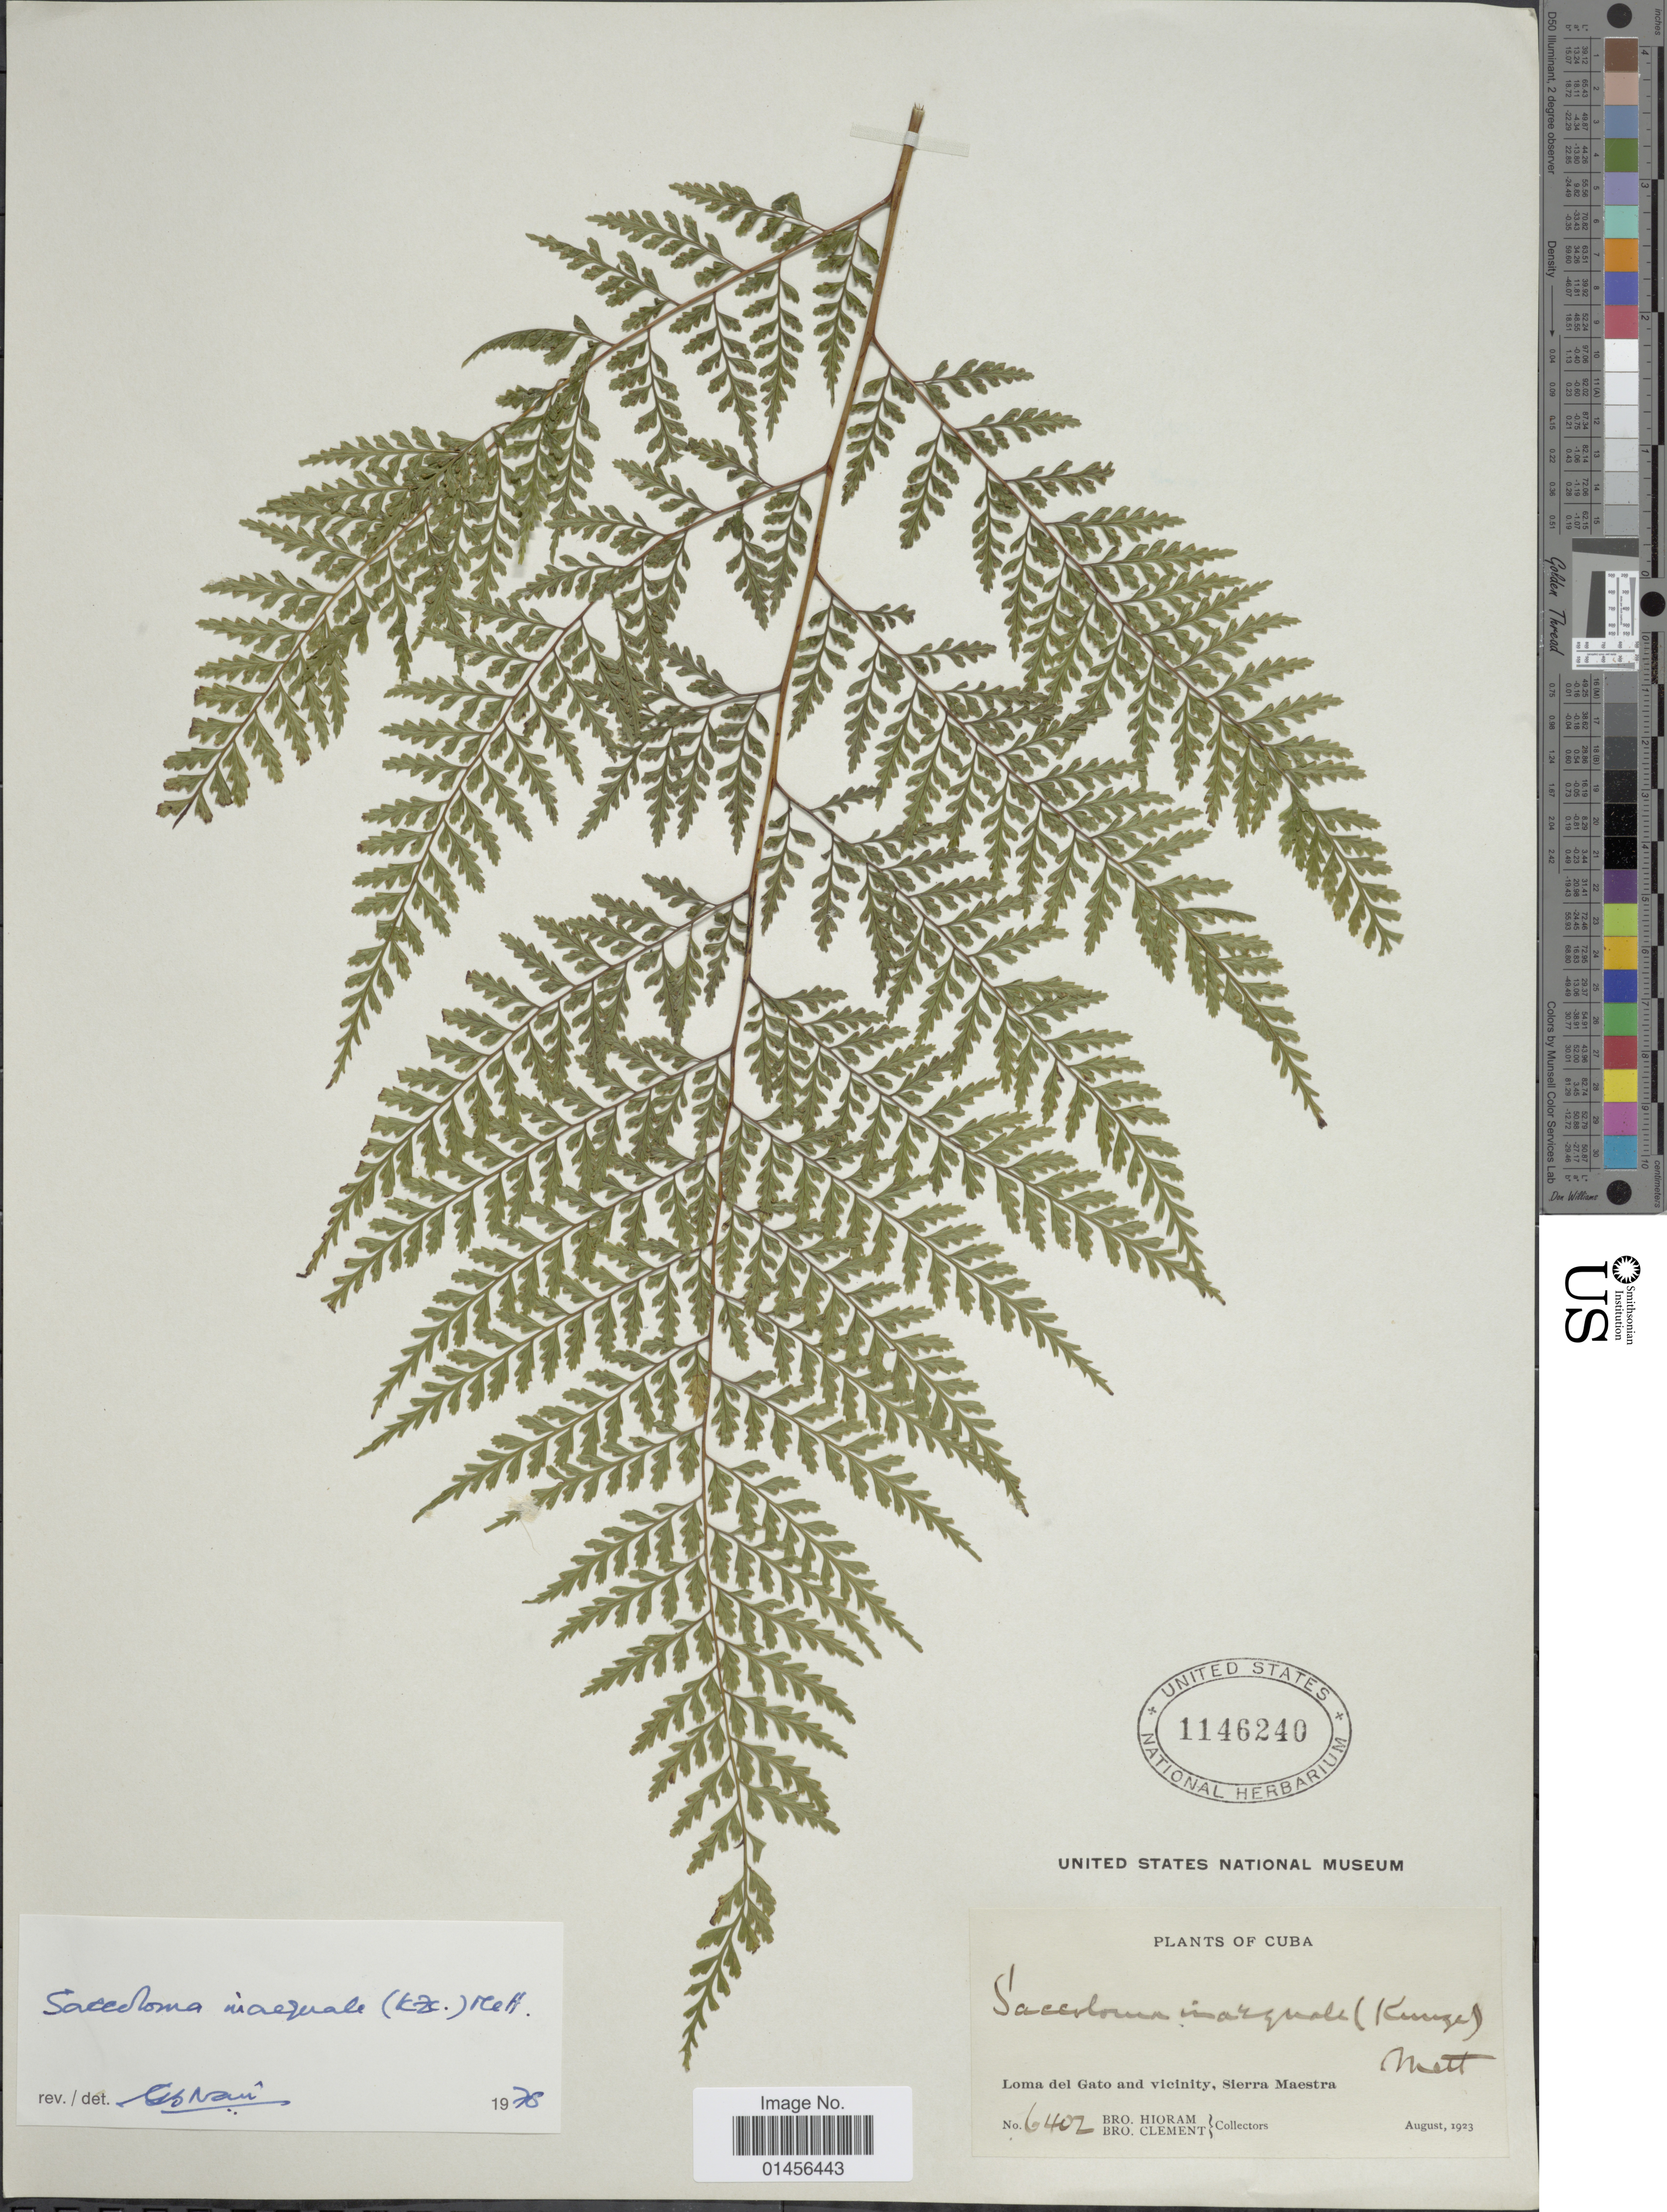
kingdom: Plantae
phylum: Tracheophyta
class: Polypodiopsida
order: Polypodiales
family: Saccolomataceae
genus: Saccoloma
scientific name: Saccoloma inaequale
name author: (Kunze) Mett.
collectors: Bro. Hioram & B. Clement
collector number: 6402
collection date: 1923-08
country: Cuba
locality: Loma del gato and vicinity, Sierra Maestra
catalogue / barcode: US 1146240